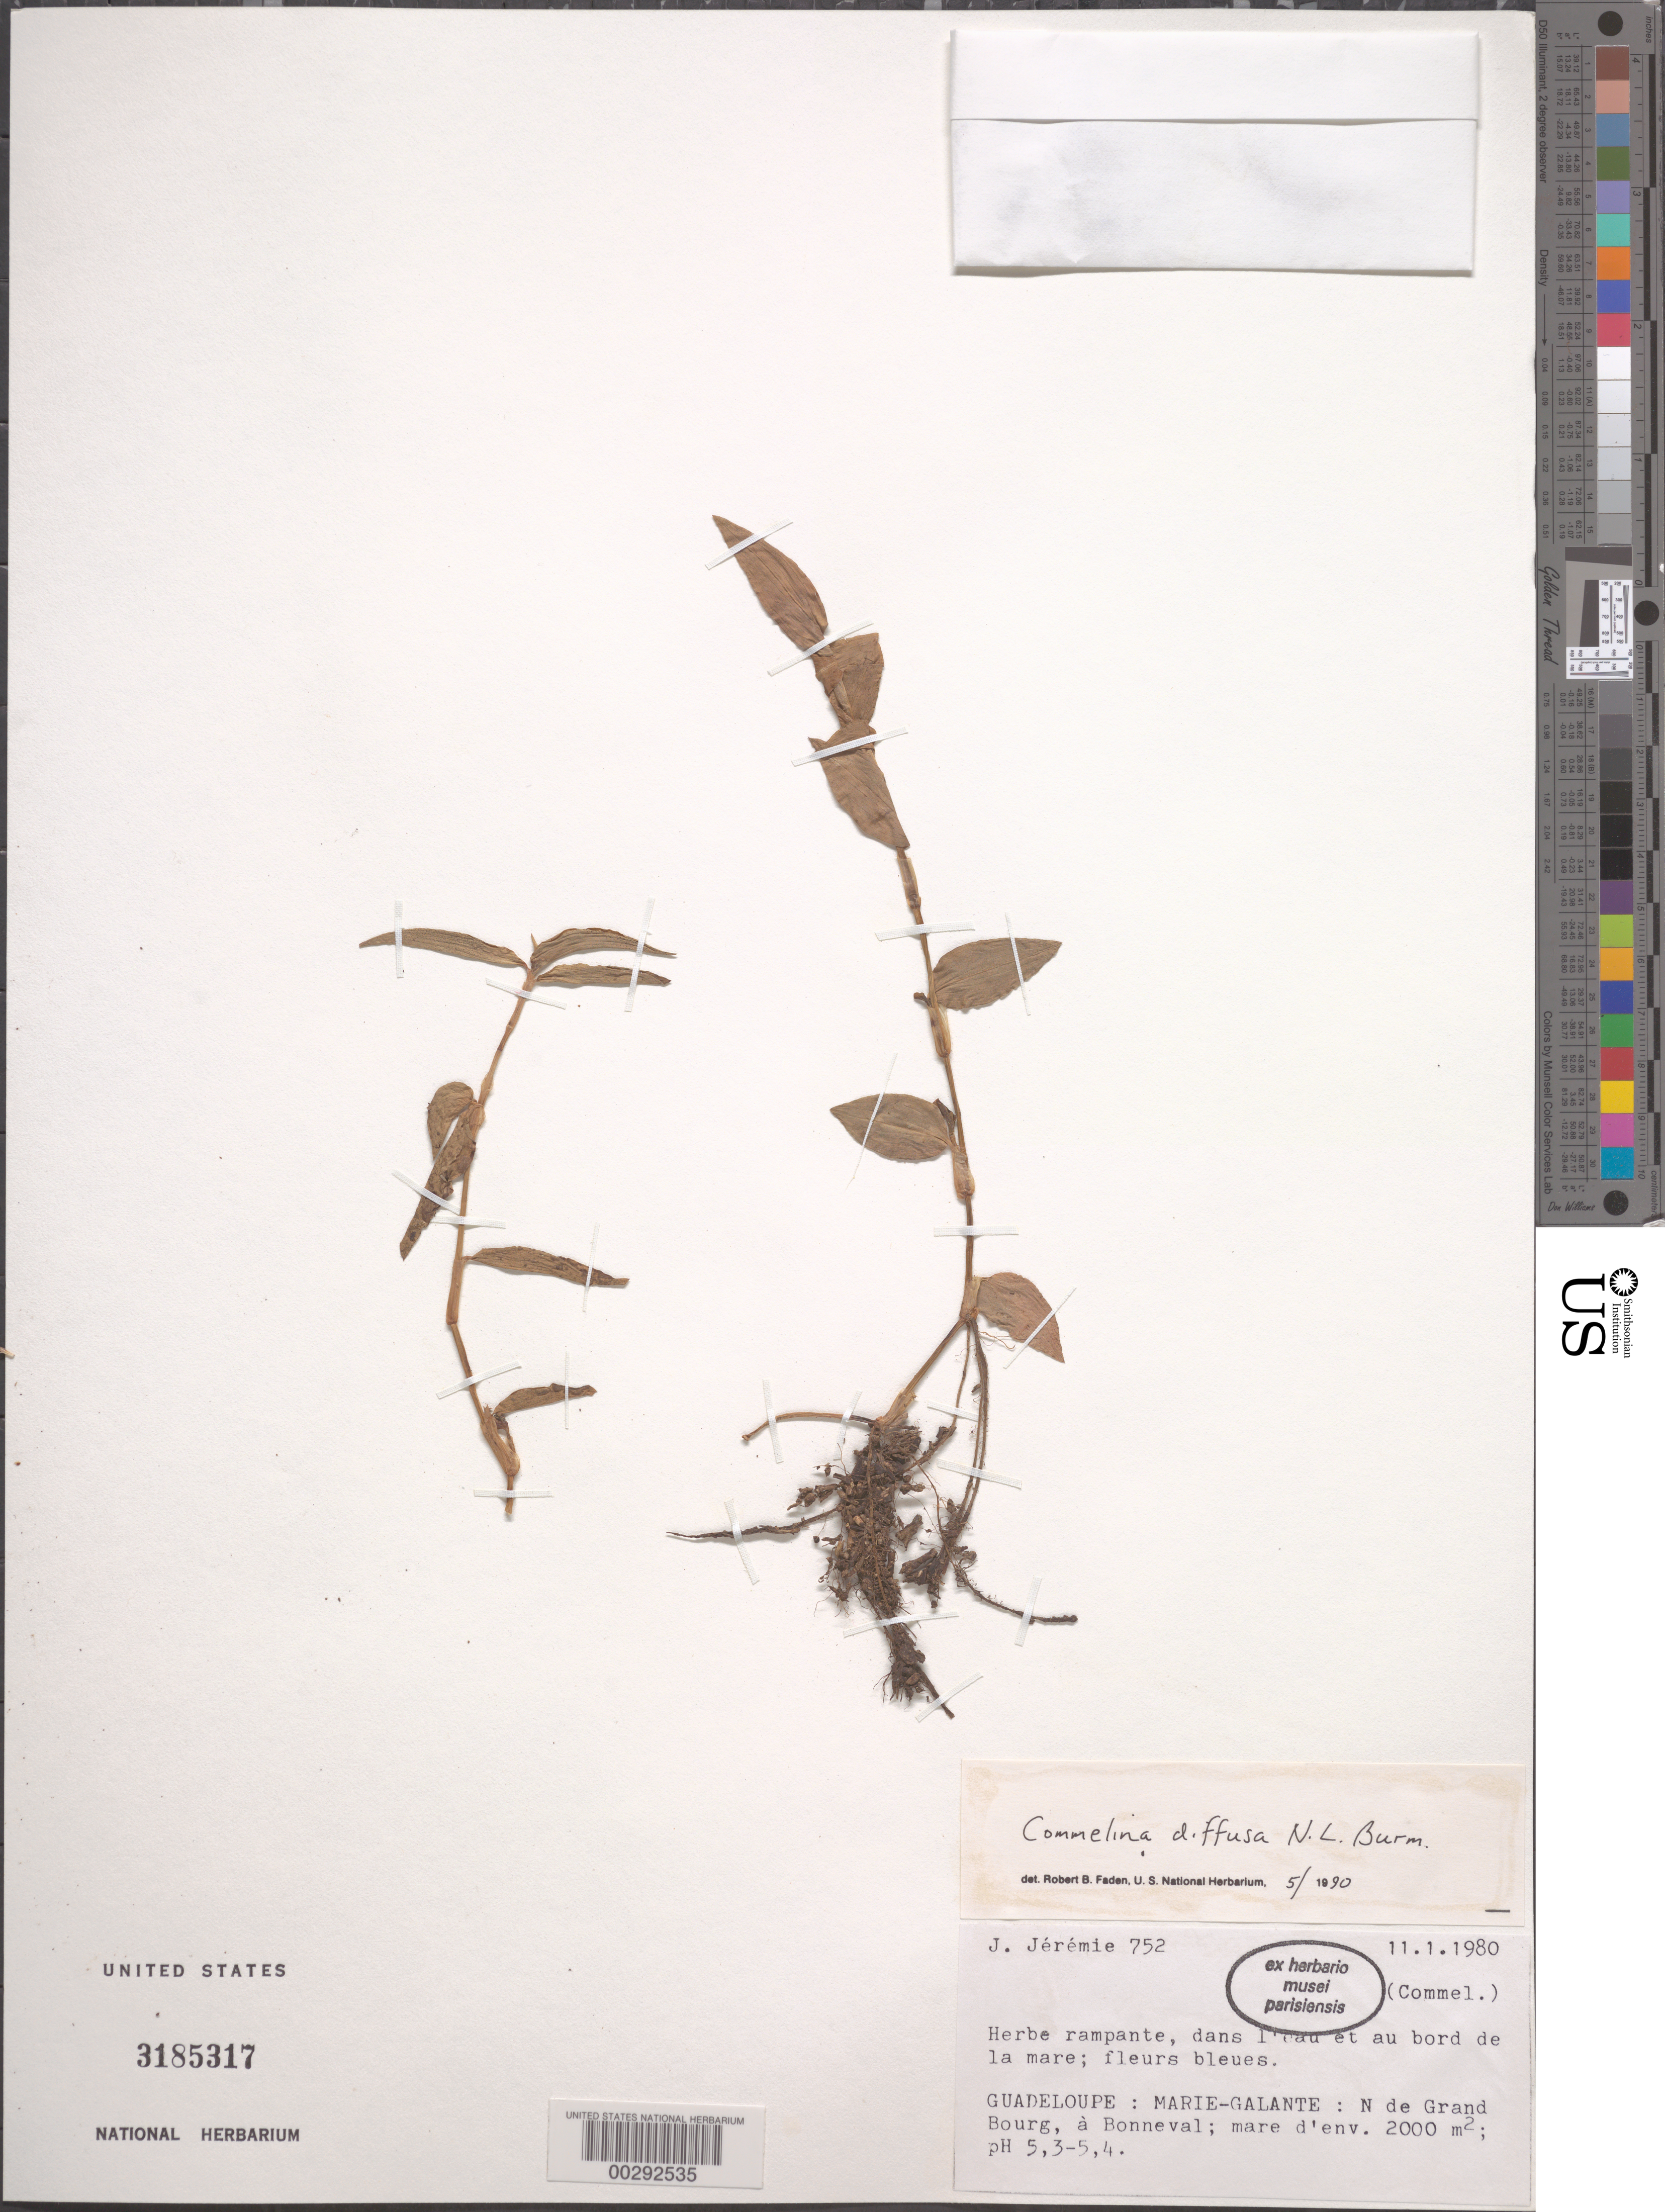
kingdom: Plantae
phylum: Tracheophyta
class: Liliopsida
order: Commelinales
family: Commelinaceae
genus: Commelina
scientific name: Commelina diffusa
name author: Burm. f.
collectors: J. Jérémie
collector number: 752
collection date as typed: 11 Jan 1980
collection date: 1980-01-11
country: Guadeloupe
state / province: Pointe-à-pitre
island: Marie Galante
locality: N de grand bourg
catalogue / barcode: US 3185317